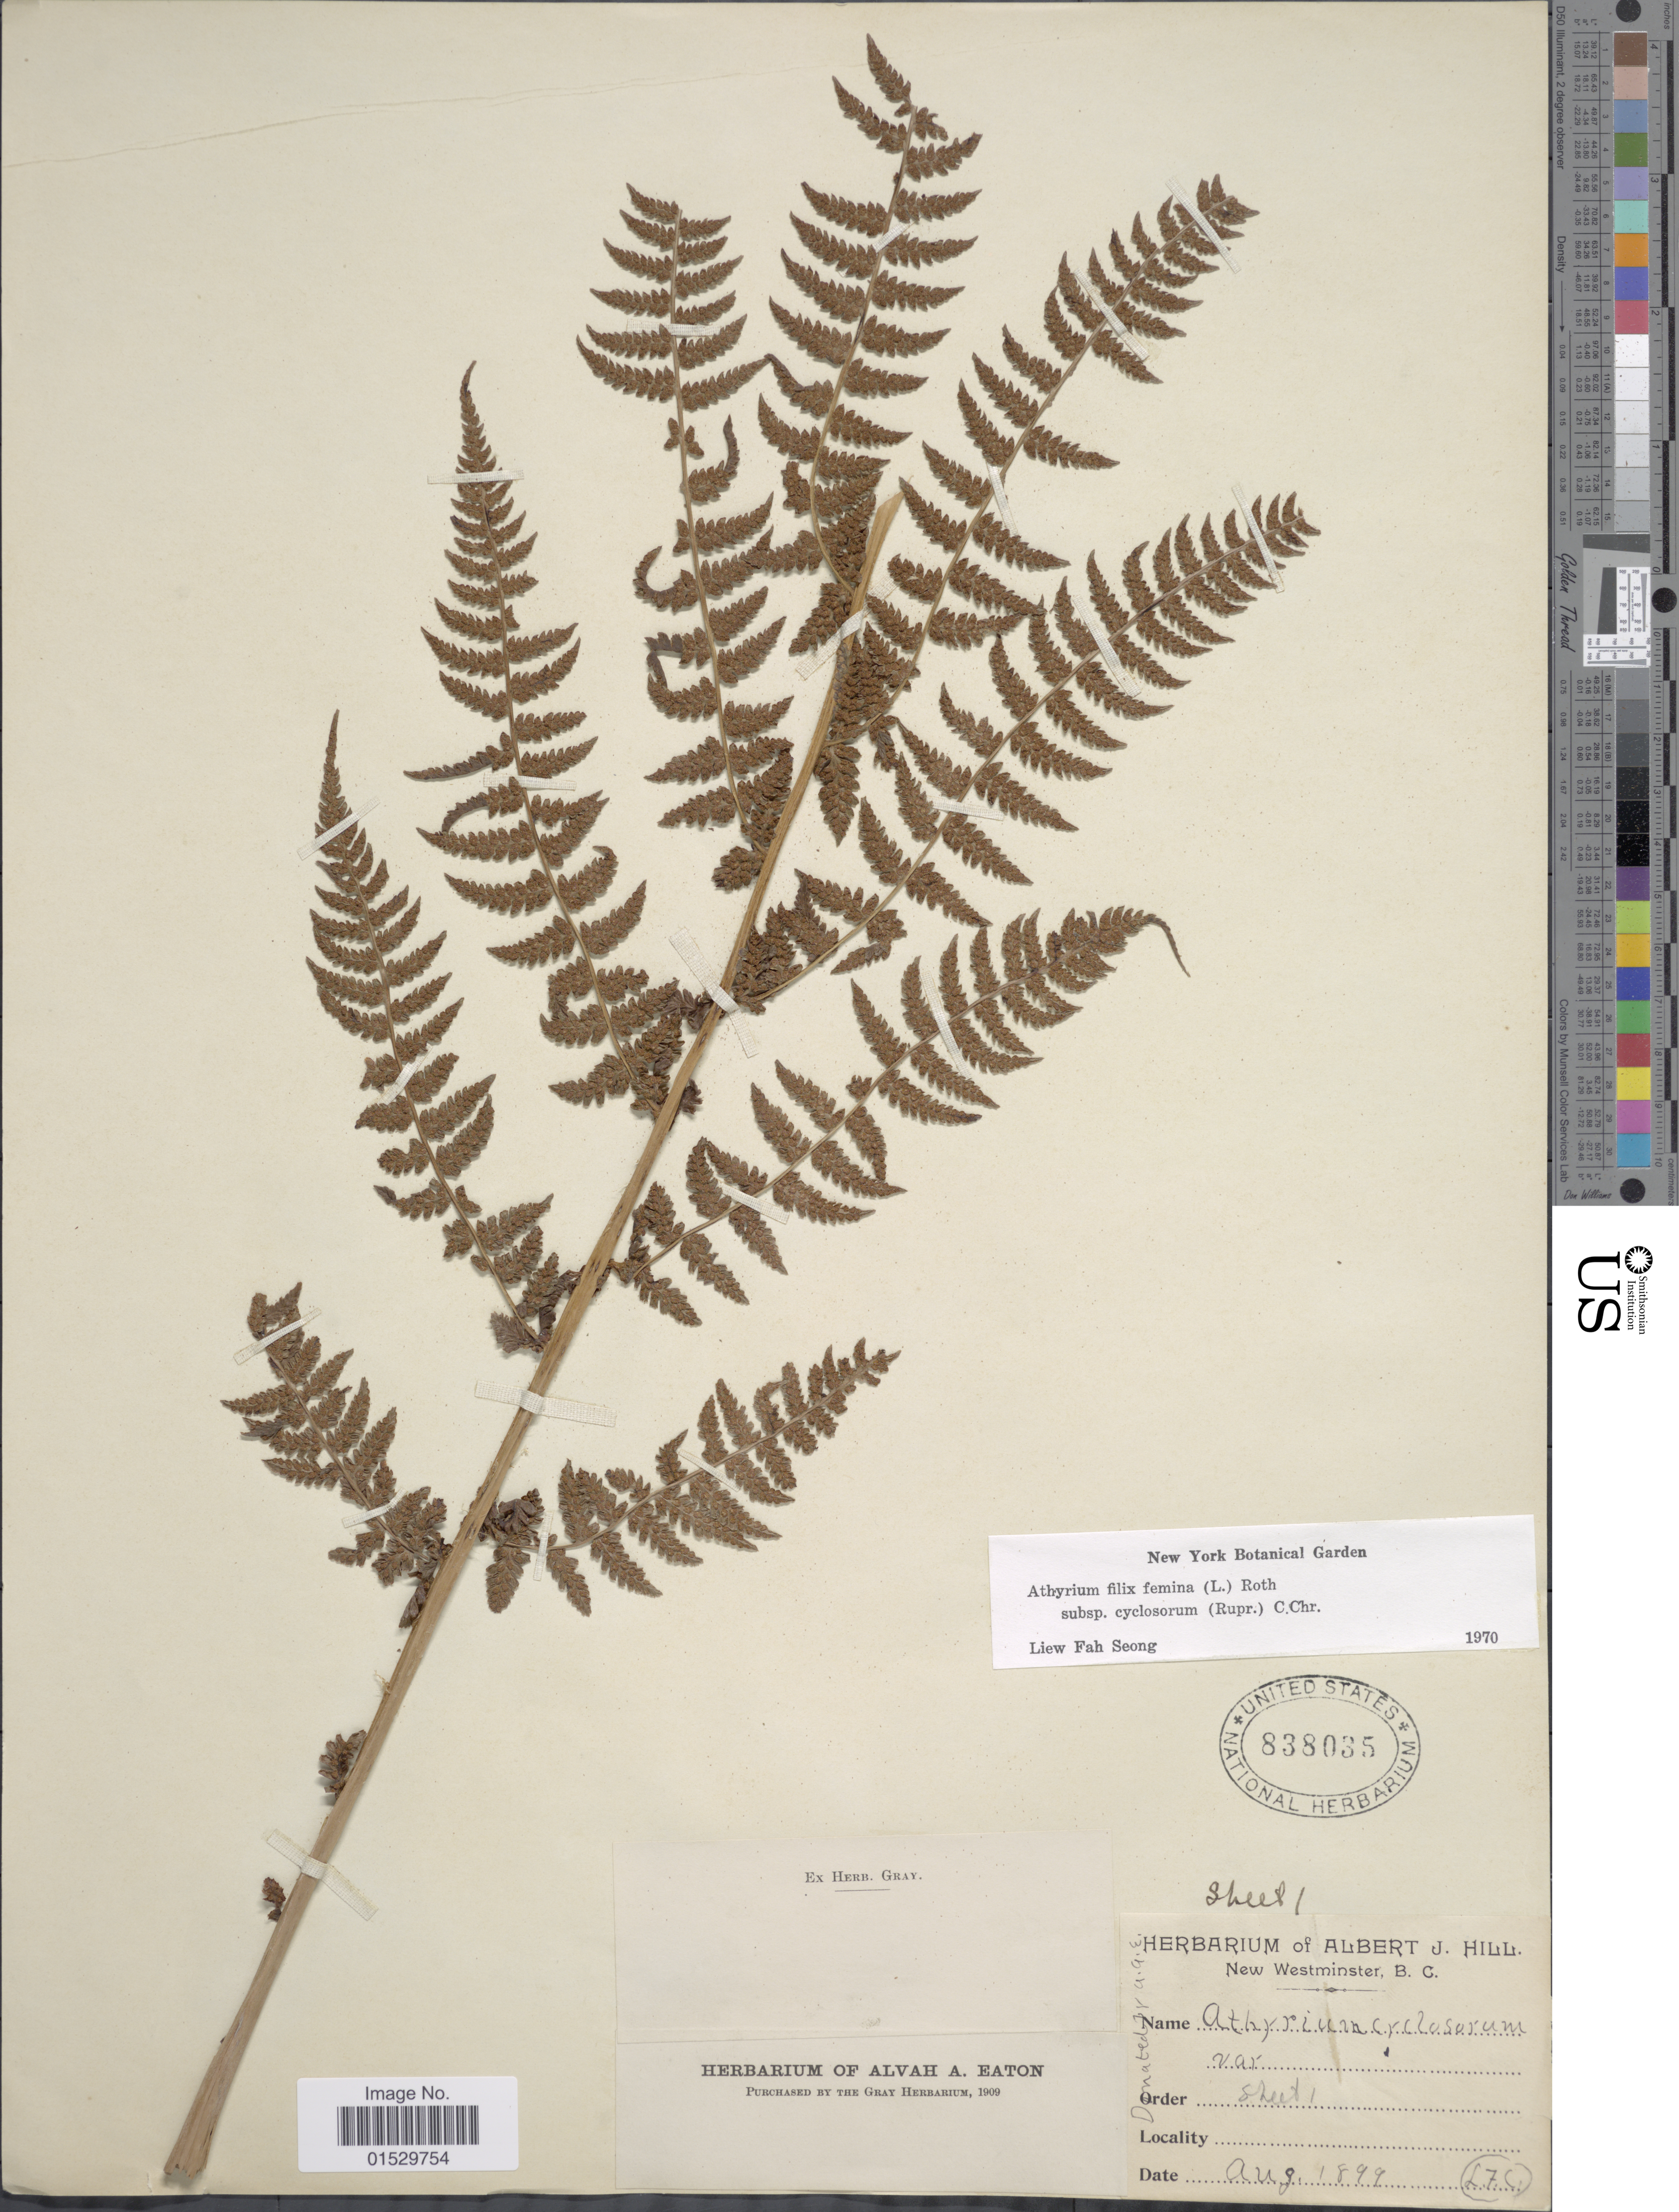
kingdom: Plantae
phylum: Tracheophyta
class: Polypodiopsida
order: Polypodiales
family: Athyriaceae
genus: Athyrium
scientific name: Athyrium filix-femina subsp. cyclosorum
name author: (Rupr.) C. Chr.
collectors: L. F. C.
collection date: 1899-08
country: Canada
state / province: British Columbia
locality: New Westminster, B. C.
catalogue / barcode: US 838035